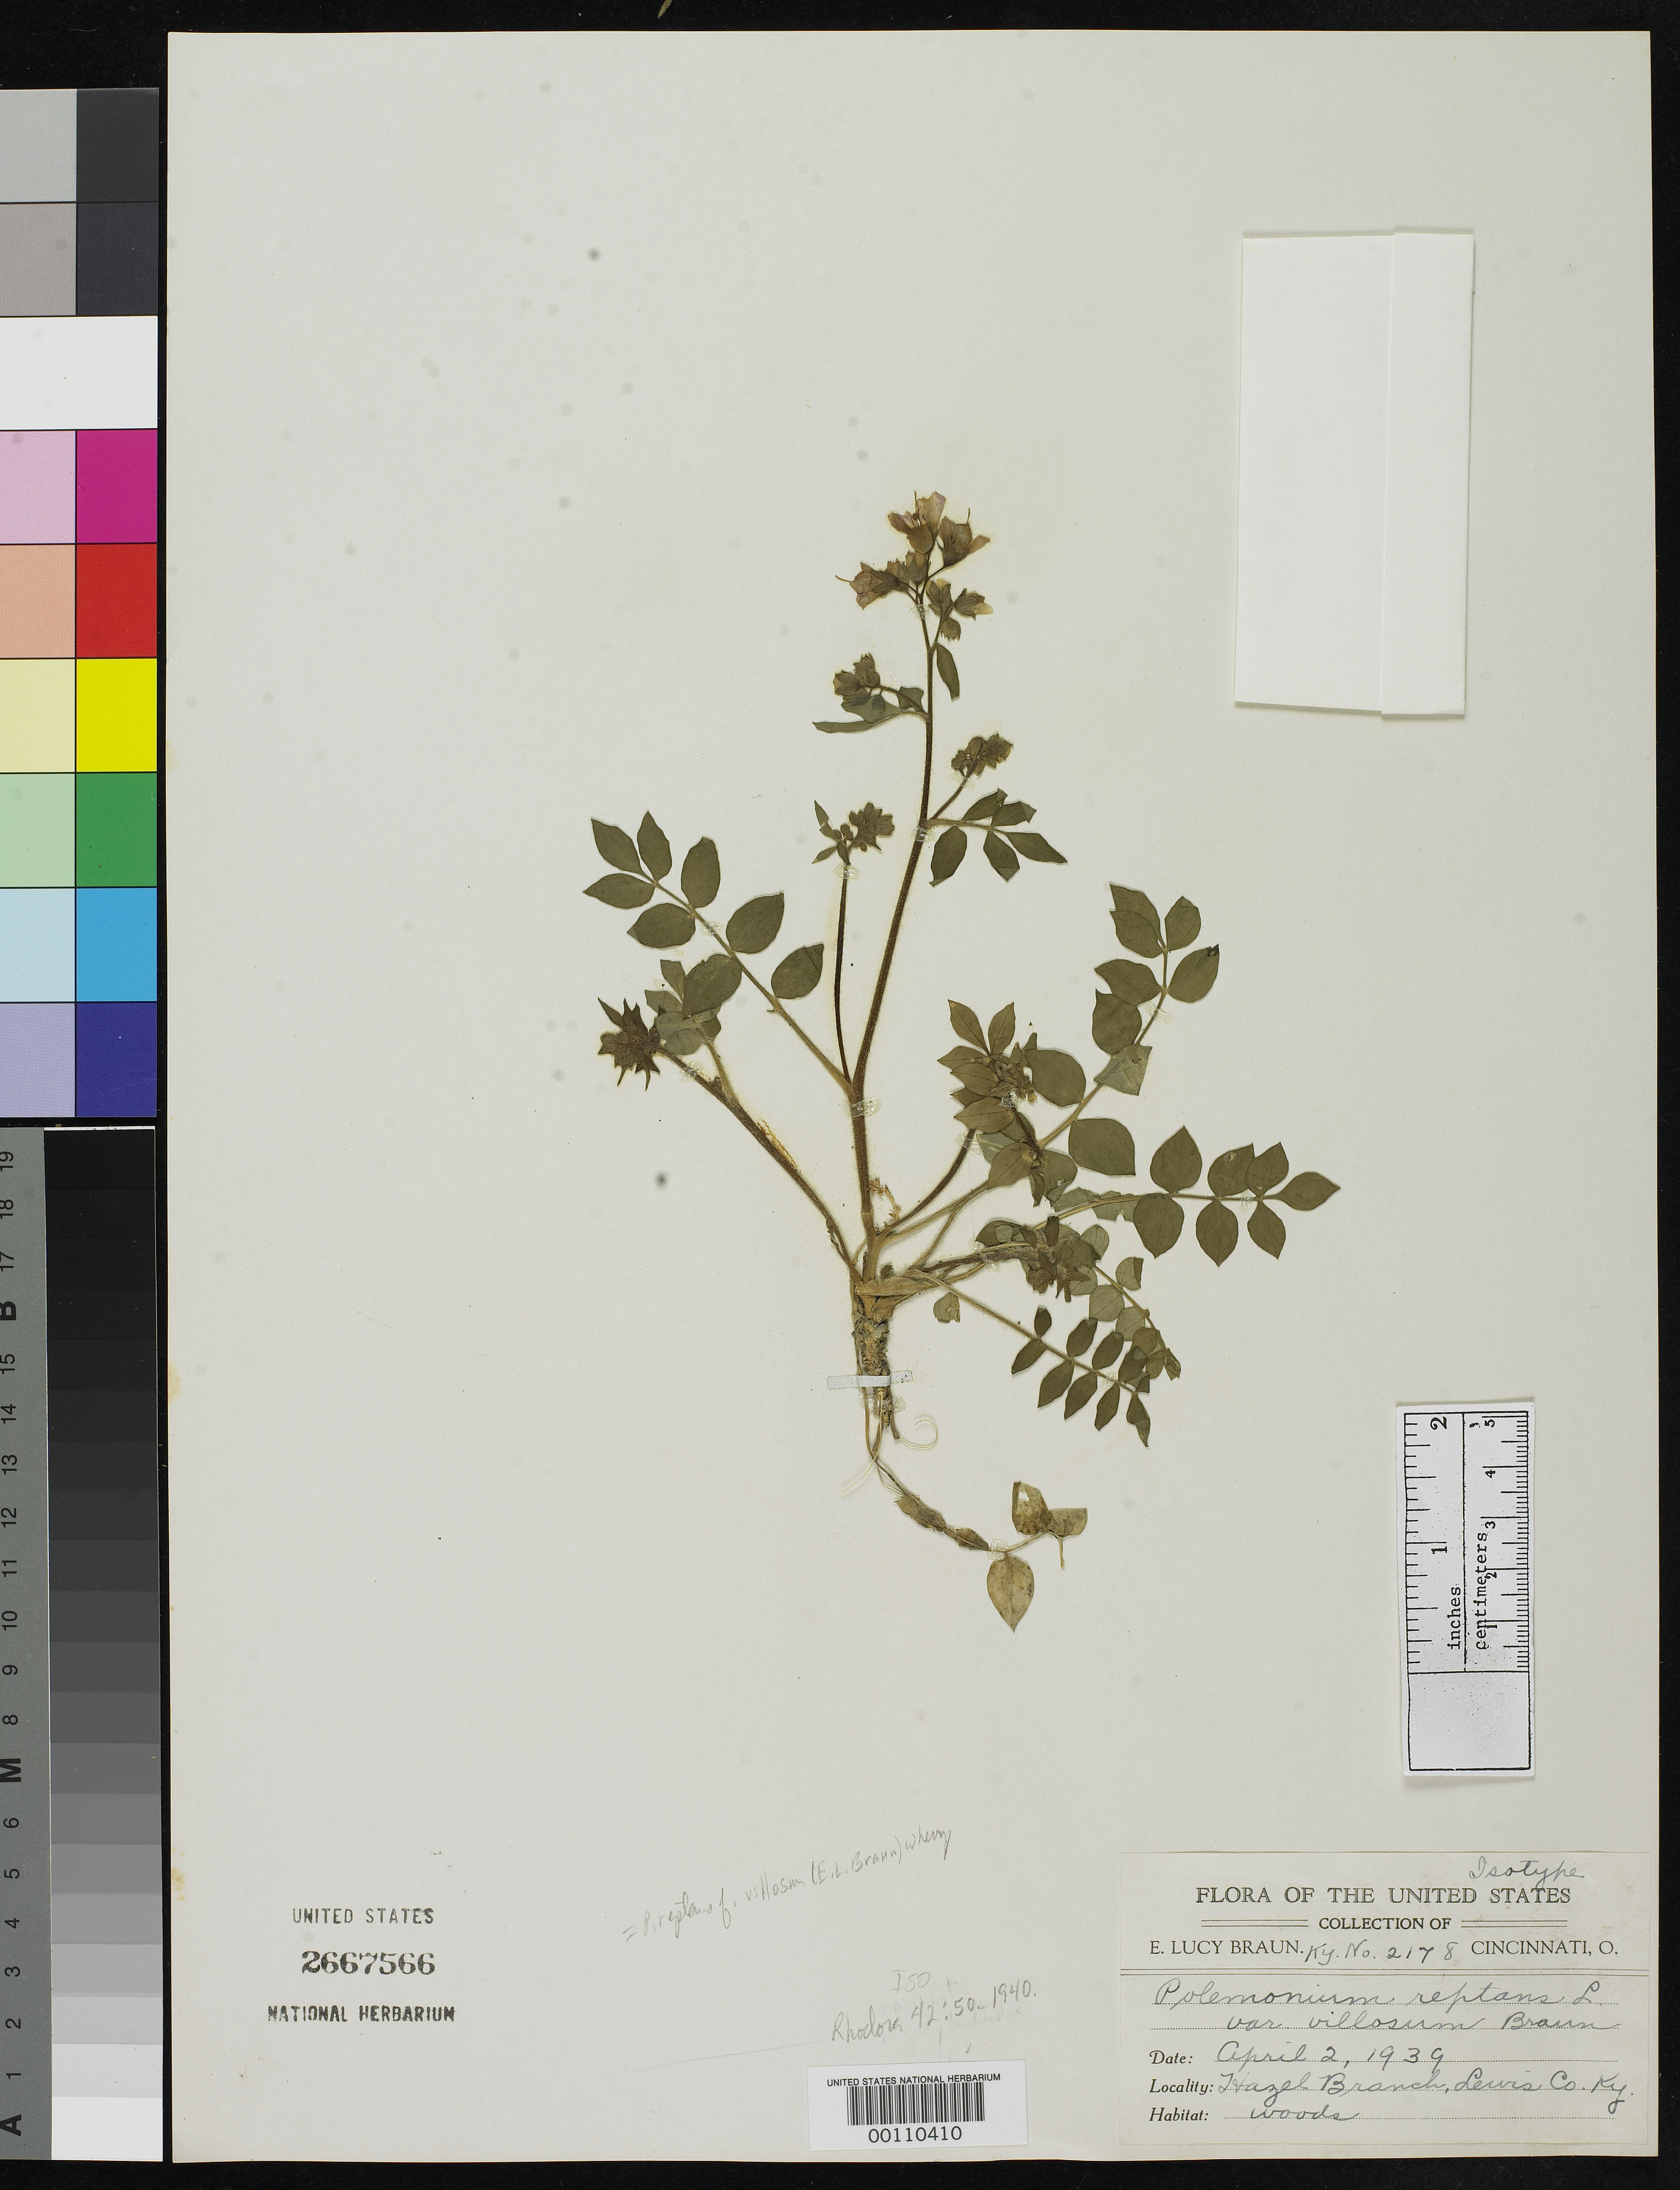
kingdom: Plantae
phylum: Tracheophyta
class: Magnoliopsida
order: Ericales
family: Polemoniaceae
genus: Polemonium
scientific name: Polemonium reptans var. villosum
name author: E.L. Braun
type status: Isotype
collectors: E. L. Braun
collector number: Ky. 2178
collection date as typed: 02 Apr 1939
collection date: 1939-04-02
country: United States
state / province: Kentucky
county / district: Lewis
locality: Hazel Branch.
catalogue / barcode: US 2667566